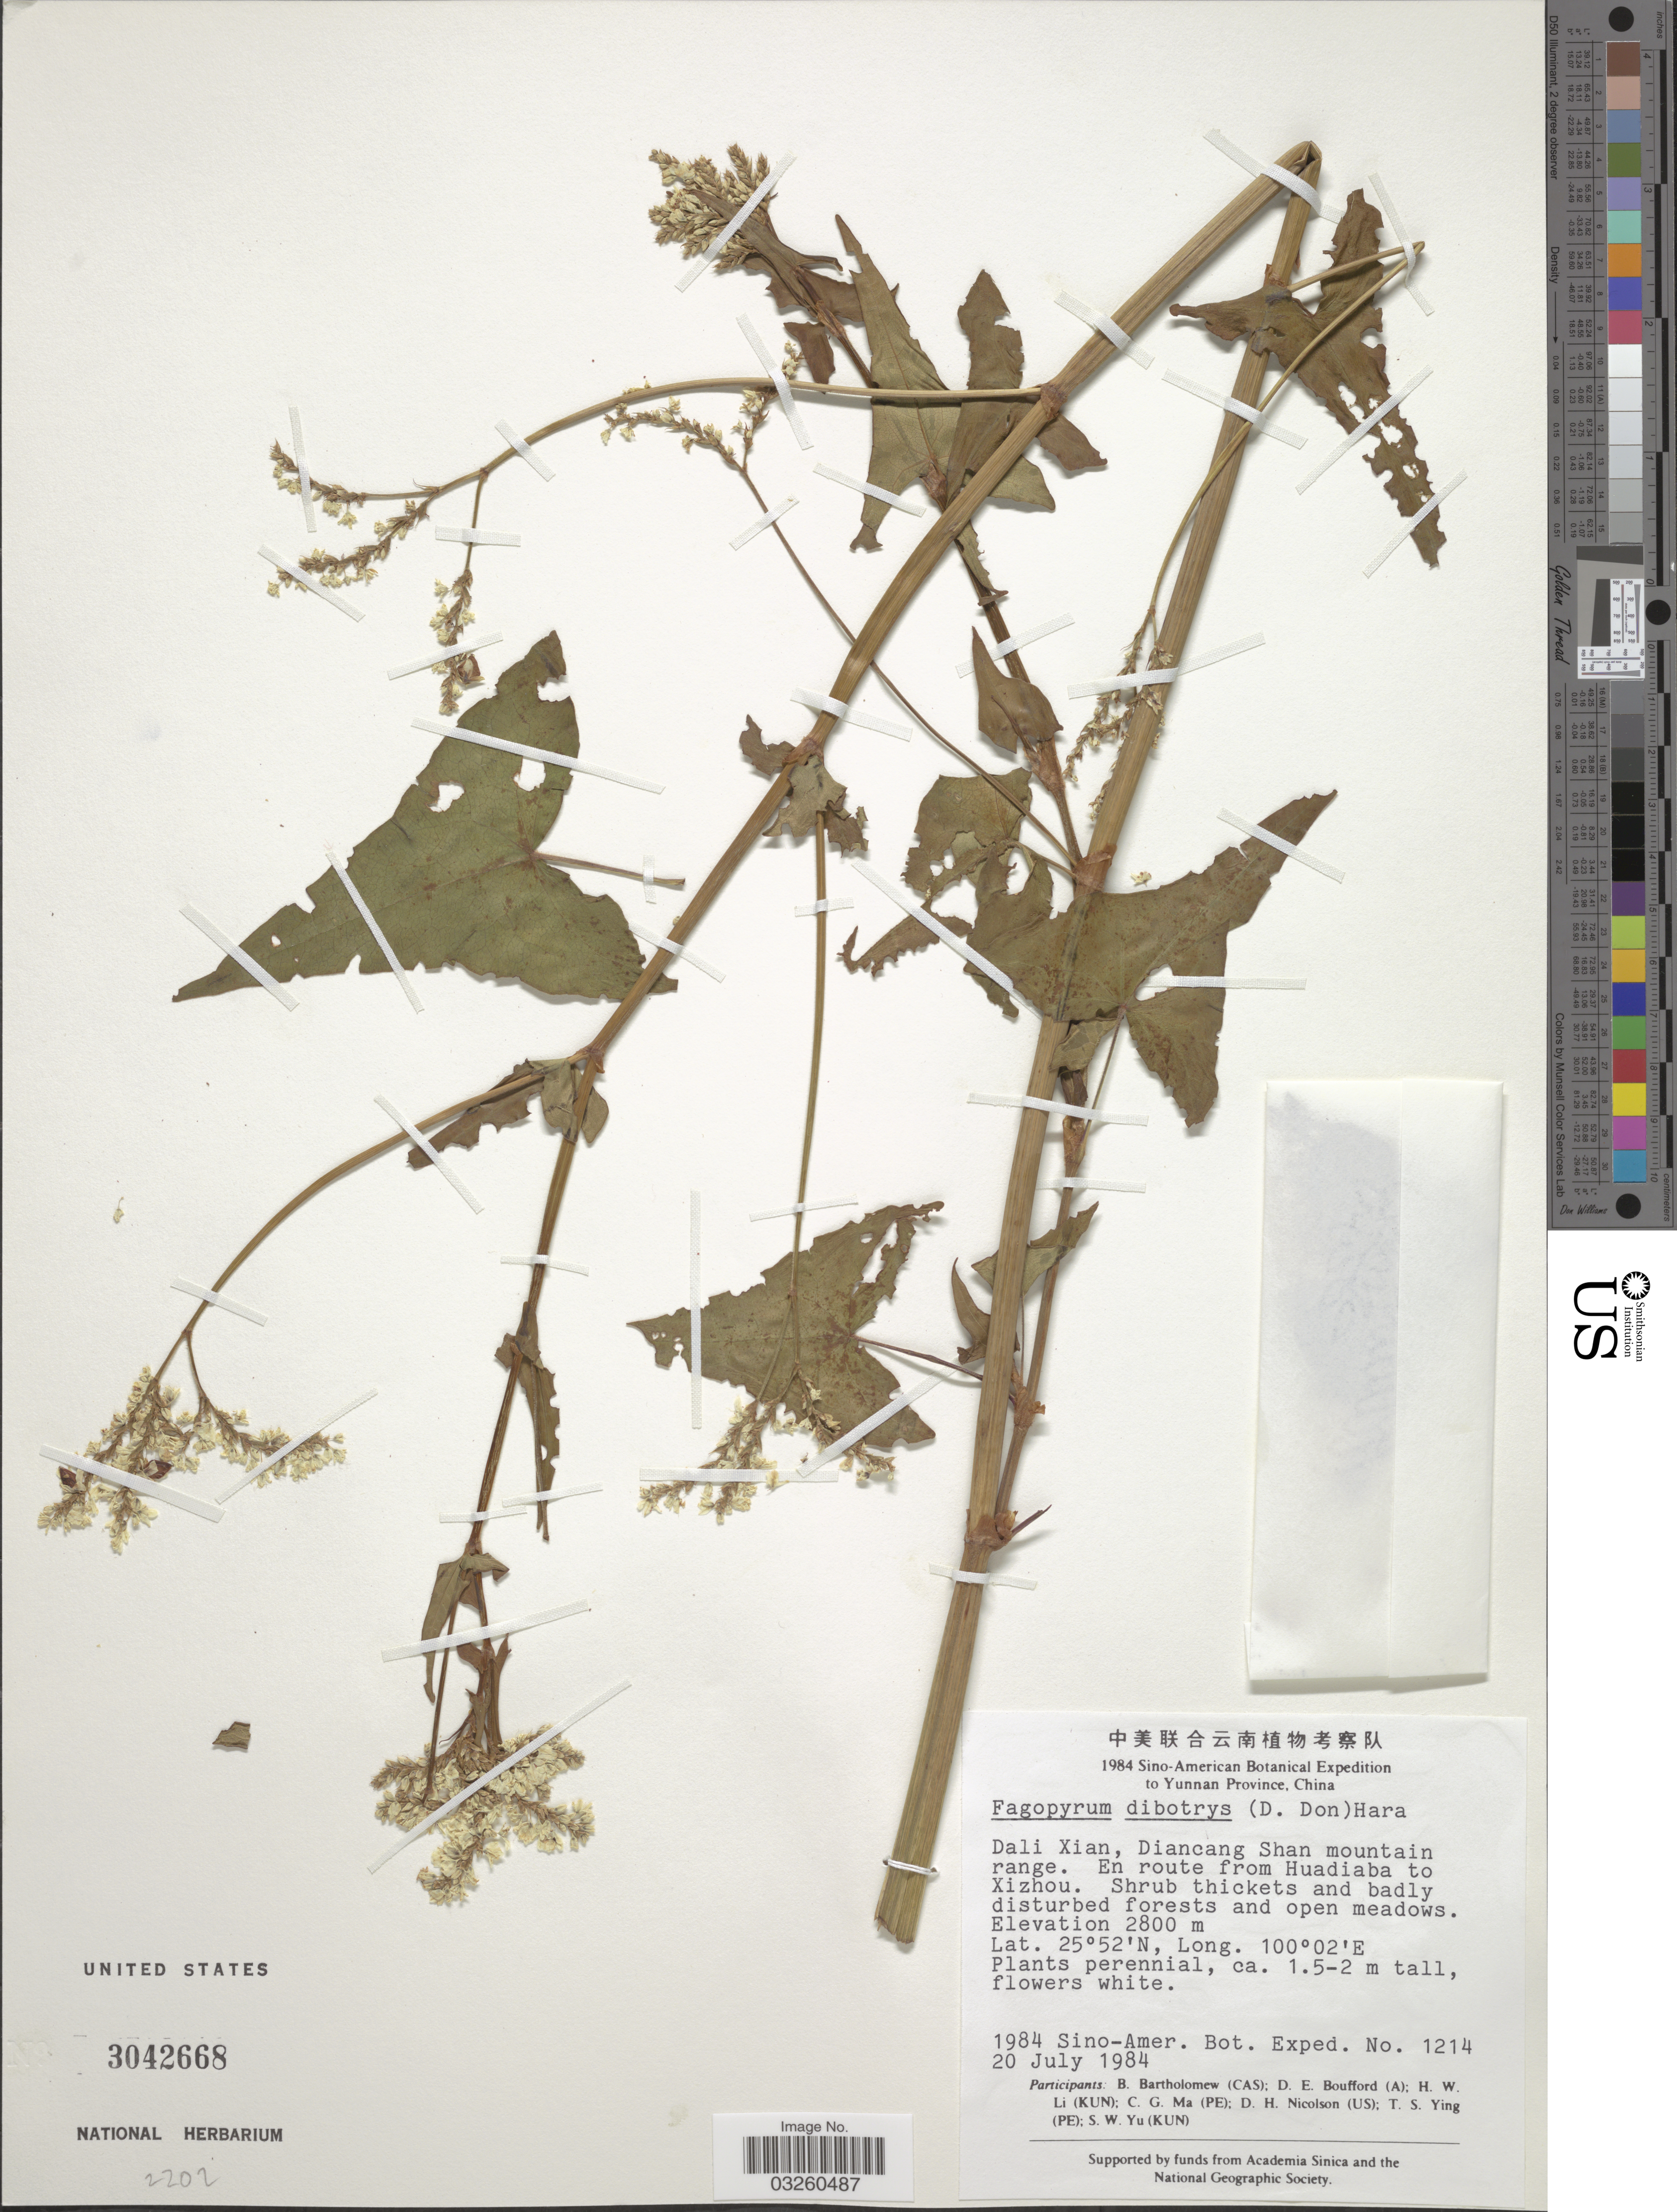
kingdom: Plantae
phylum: Tracheophyta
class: Magnoliopsida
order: Caryophyllales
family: Polygonaceae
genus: Fagopyrum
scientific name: Fagopyrum dibotrys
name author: (D. Don) H. Hara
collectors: Sino-Amer. Bot. Exped. 1984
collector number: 1214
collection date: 1984-07-20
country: China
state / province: Yunnan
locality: Yunnan Province. Dali Xian, Diancang Shan mountain range. En route from Huadiaba to Xizhou.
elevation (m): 2800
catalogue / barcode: US 3042668